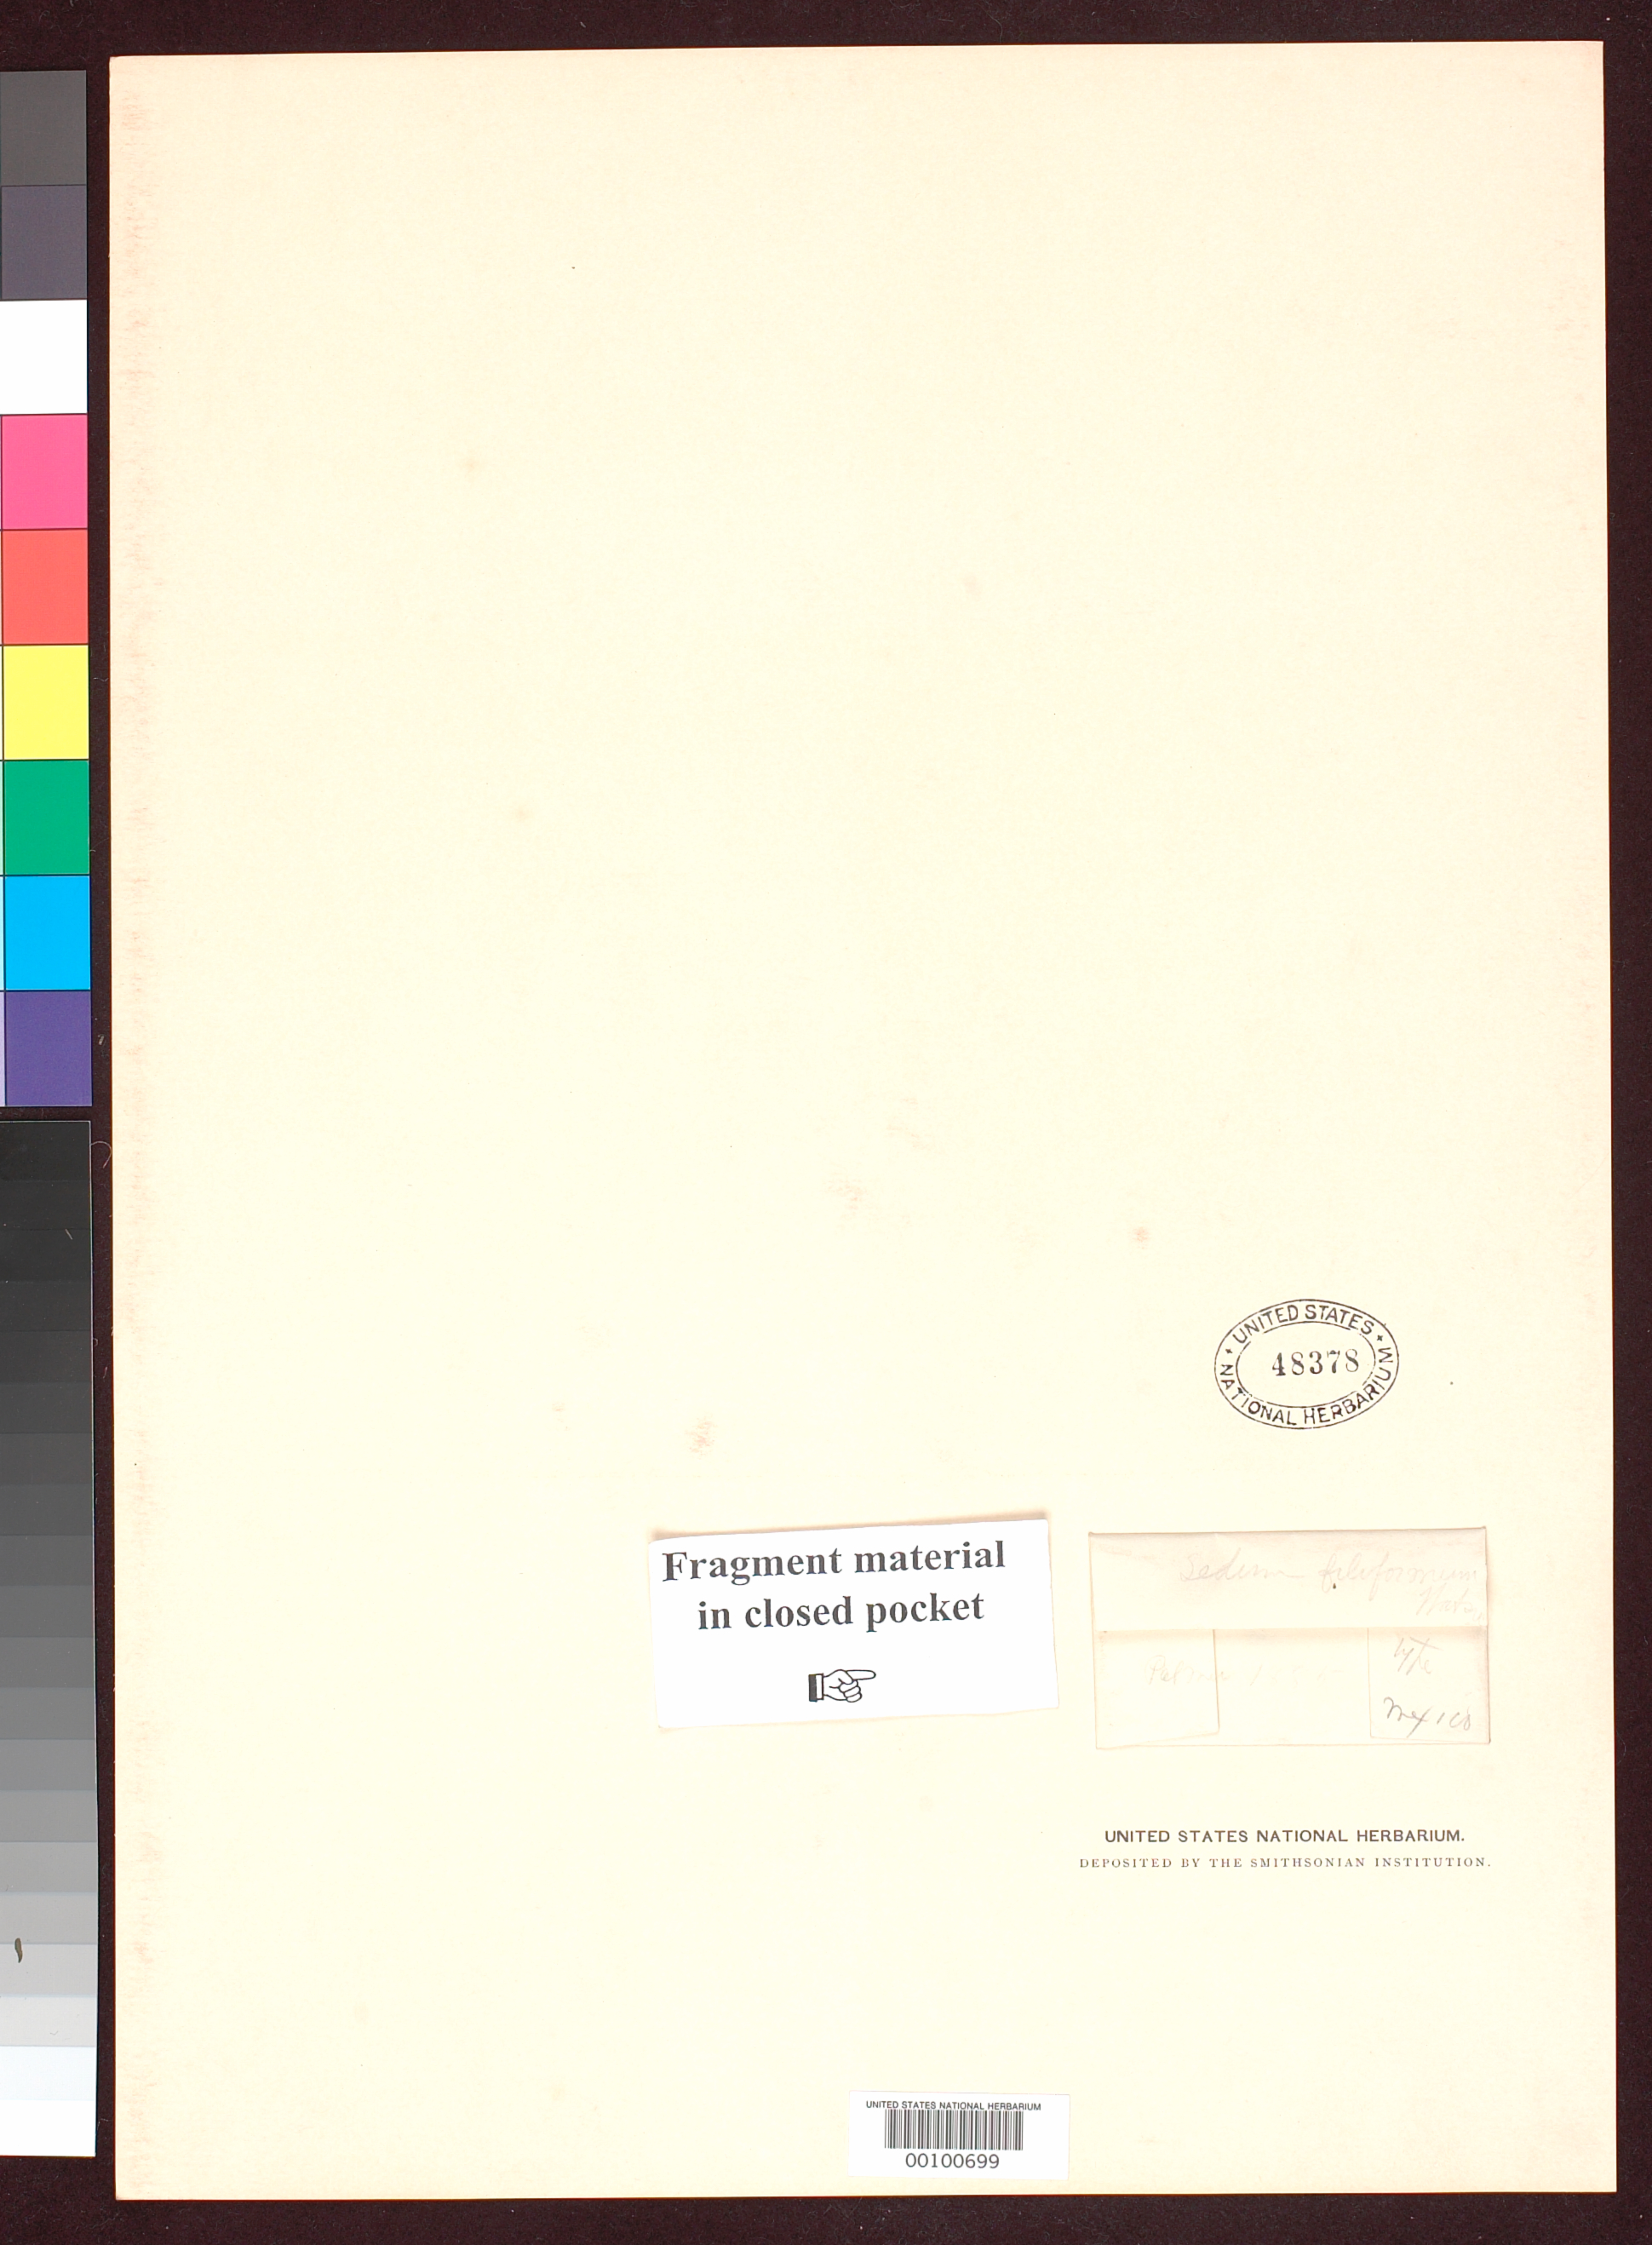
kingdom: Plantae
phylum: Tracheophyta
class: Magnoliopsida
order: Saxifragales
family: Crassulaceae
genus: Sedum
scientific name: Sedum filiferum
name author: S. Watson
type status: Type Collection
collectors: E. Palmer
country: Mexico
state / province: Chihuahua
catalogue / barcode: US 48378